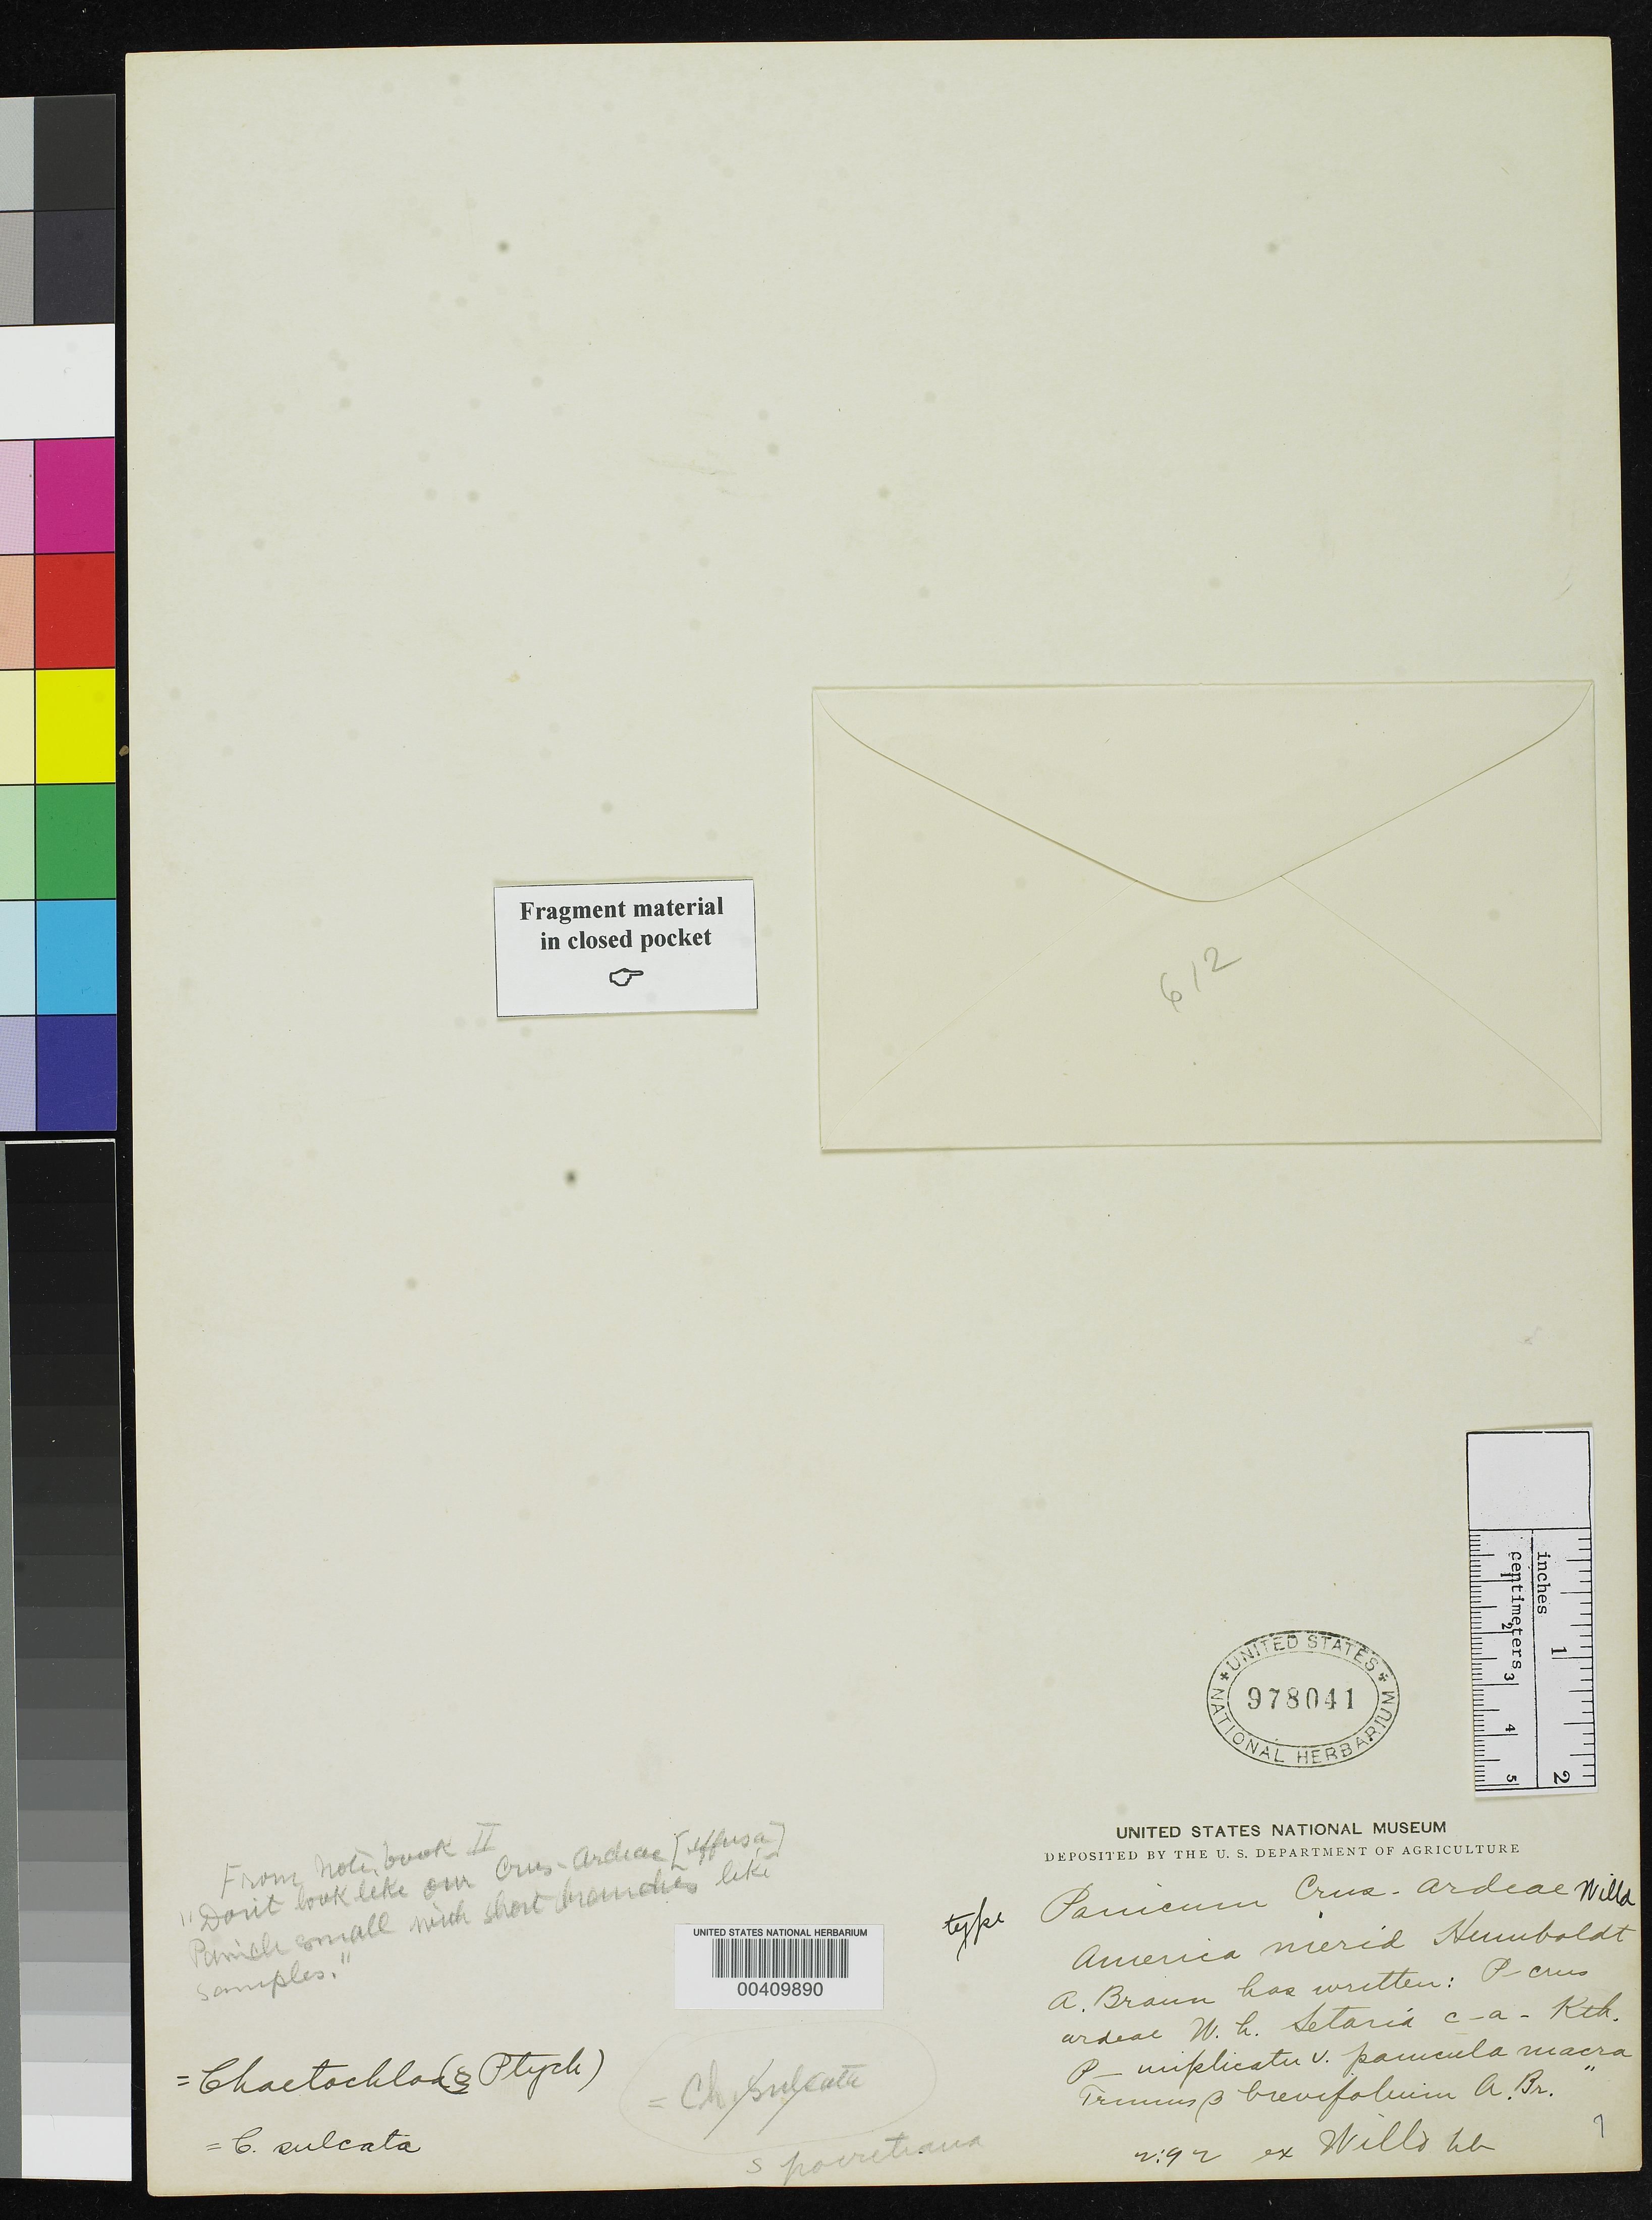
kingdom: Plantae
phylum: Tracheophyta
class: Liliopsida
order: Poales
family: Poaceae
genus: Panicum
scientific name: Panicum crus-ardeae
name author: Willd. ex Nees in Mart.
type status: Type Fragment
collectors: F. W. Humboldt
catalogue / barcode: US 978041